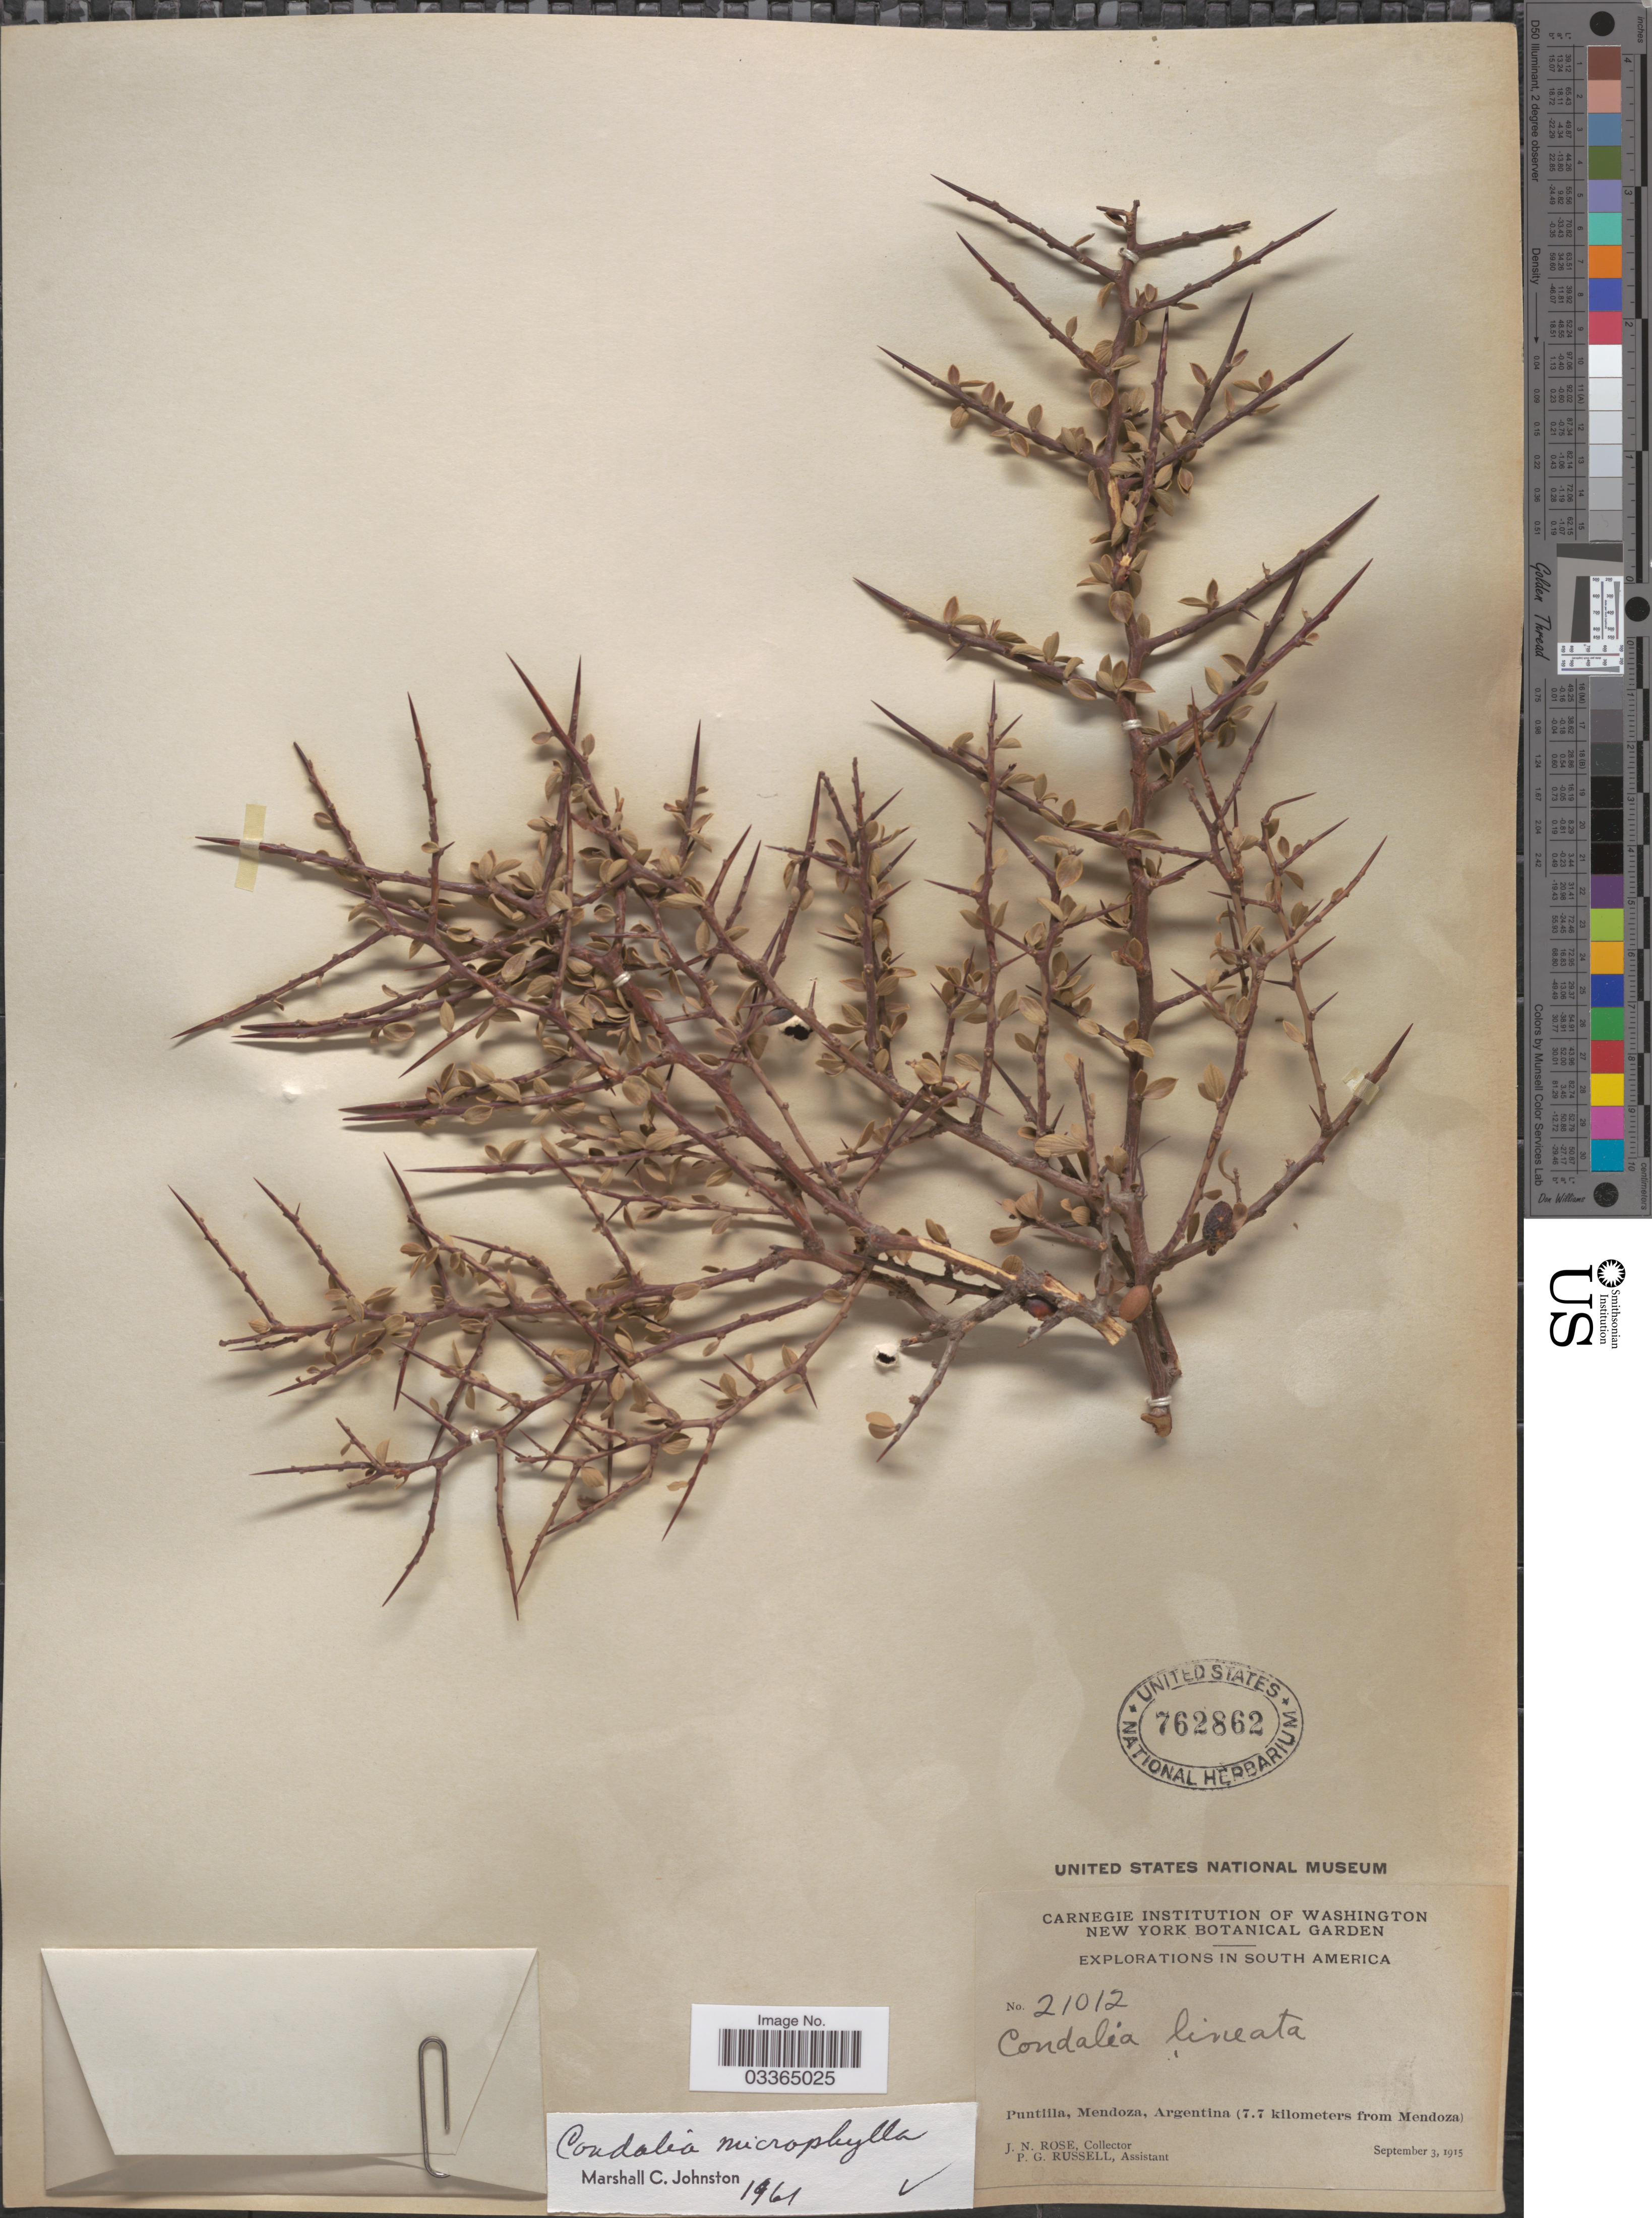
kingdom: Plantae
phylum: Tracheophyta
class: Magnoliopsida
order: Rosales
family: Rhamnaceae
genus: Condalia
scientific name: Condalia microphylla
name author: Cav.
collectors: P. G. Russell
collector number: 21012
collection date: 1915-09-03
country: Argentina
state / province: Mendoza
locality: Puntiila, (7.7 kilometers from Mendoza).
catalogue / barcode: US 762862